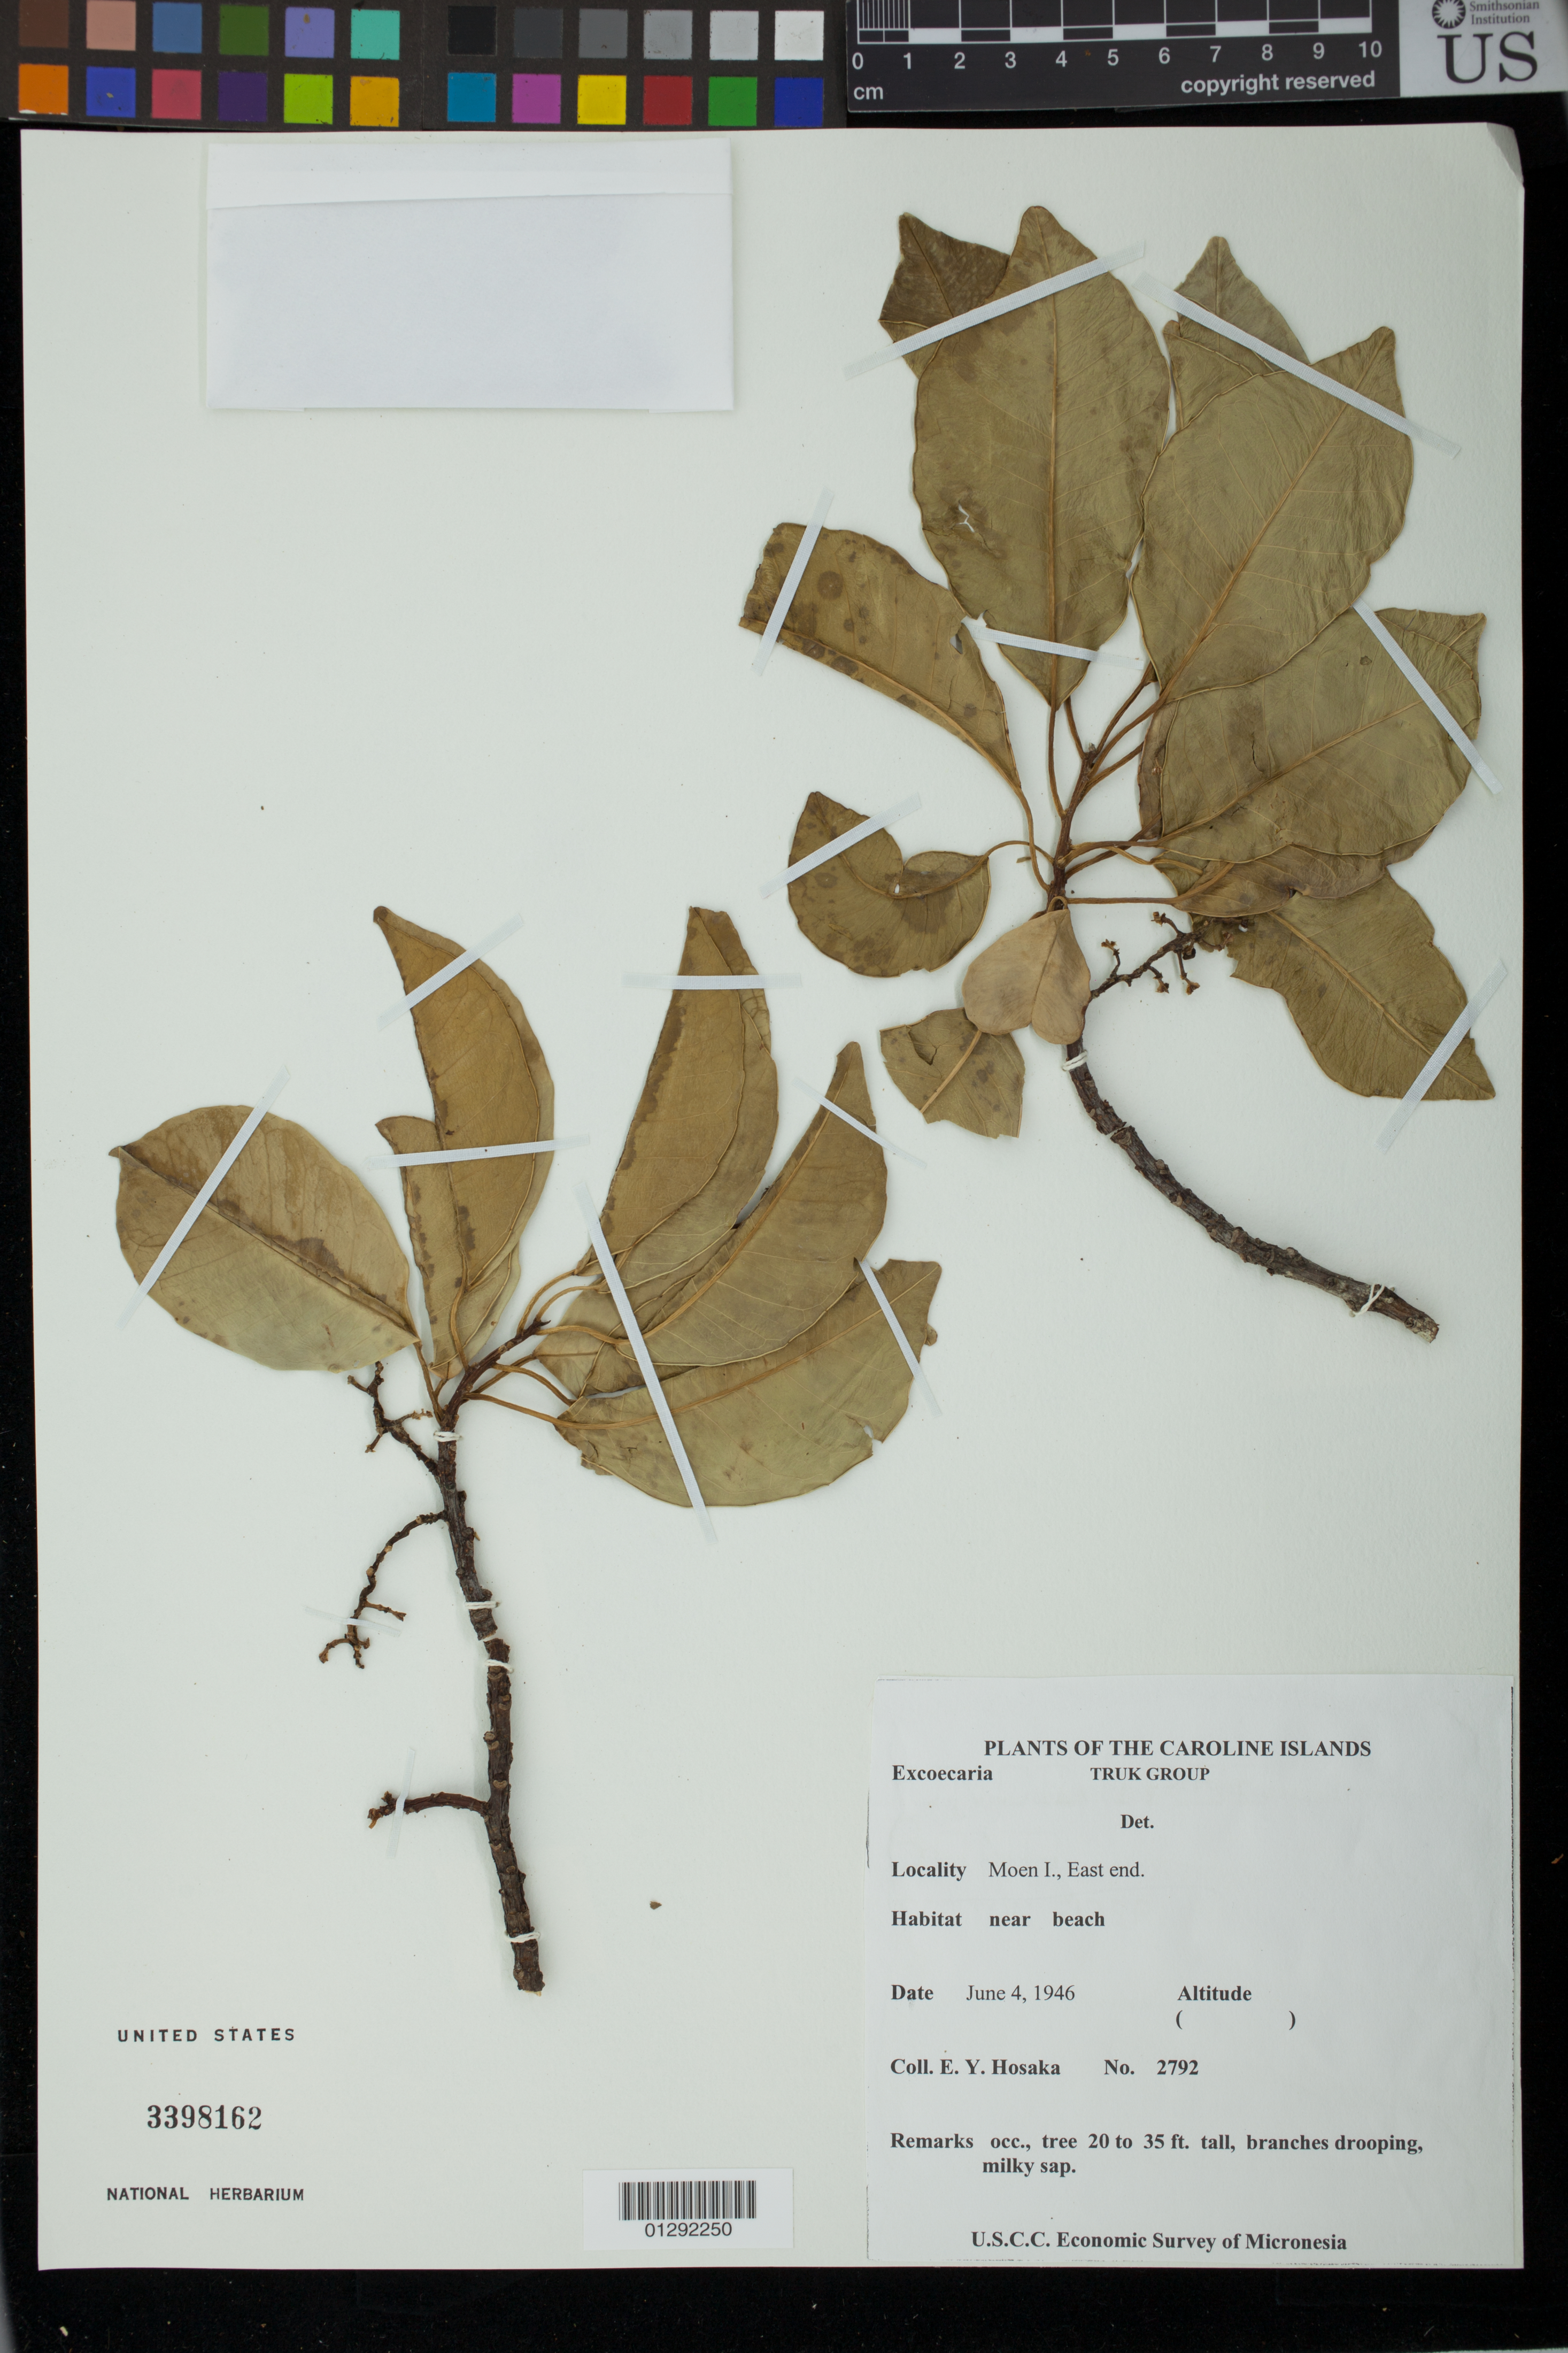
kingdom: Plantae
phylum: Tracheophyta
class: Magnoliopsida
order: Malpighiales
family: Euphorbiaceae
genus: Excoecaria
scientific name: Excoecaria sp.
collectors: E. Y. Hosaka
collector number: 2792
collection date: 1946-06-04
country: Micronesia, Federated States of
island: Moen [Wono]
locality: Caroline Islands, Moen I., East end. Truk Group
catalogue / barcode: US 3398162